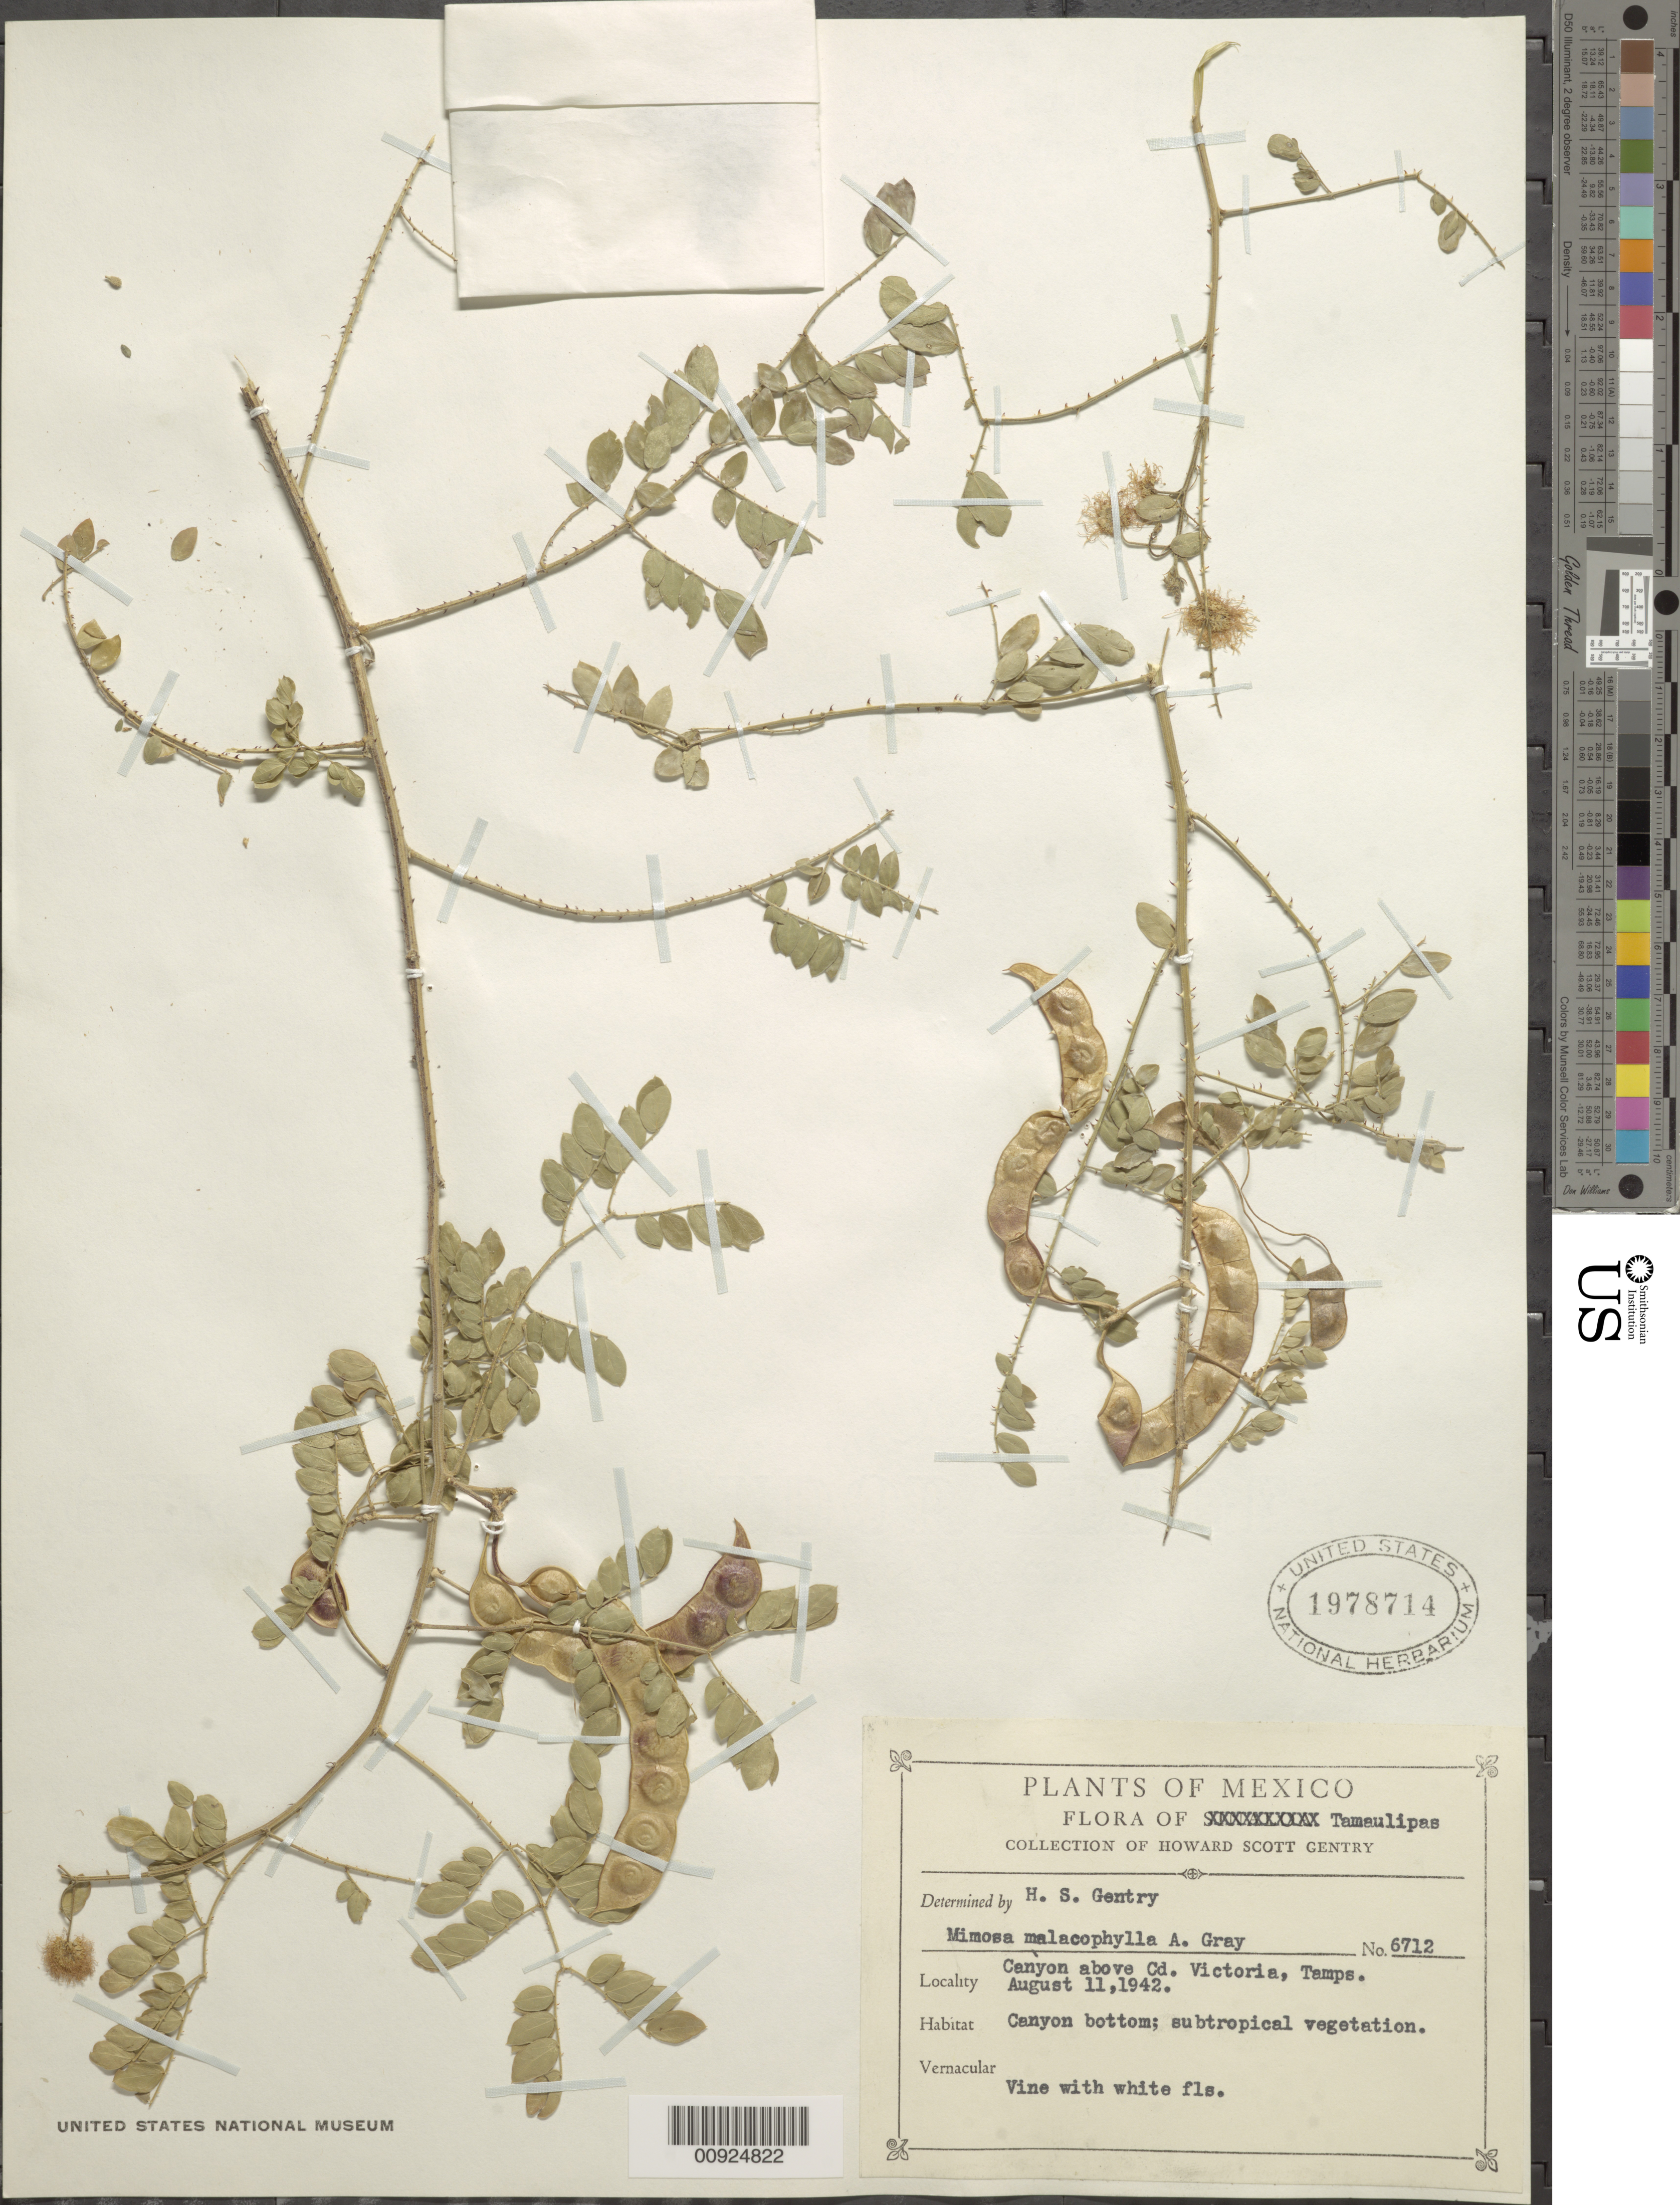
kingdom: Plantae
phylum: Tracheophyta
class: Magnoliopsida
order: Fabales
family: Fabaceae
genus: Mimosa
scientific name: Mimosa malacophylla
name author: A. Gray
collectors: H. S. Gentry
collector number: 6712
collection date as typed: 11 Aug 1942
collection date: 1942-08-11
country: Mexico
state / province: Tamaulipas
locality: Canyon above Cd. Victoria, Tamaulipas.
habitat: Canyon bottom; subtropical vegetation.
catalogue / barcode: US 1978714